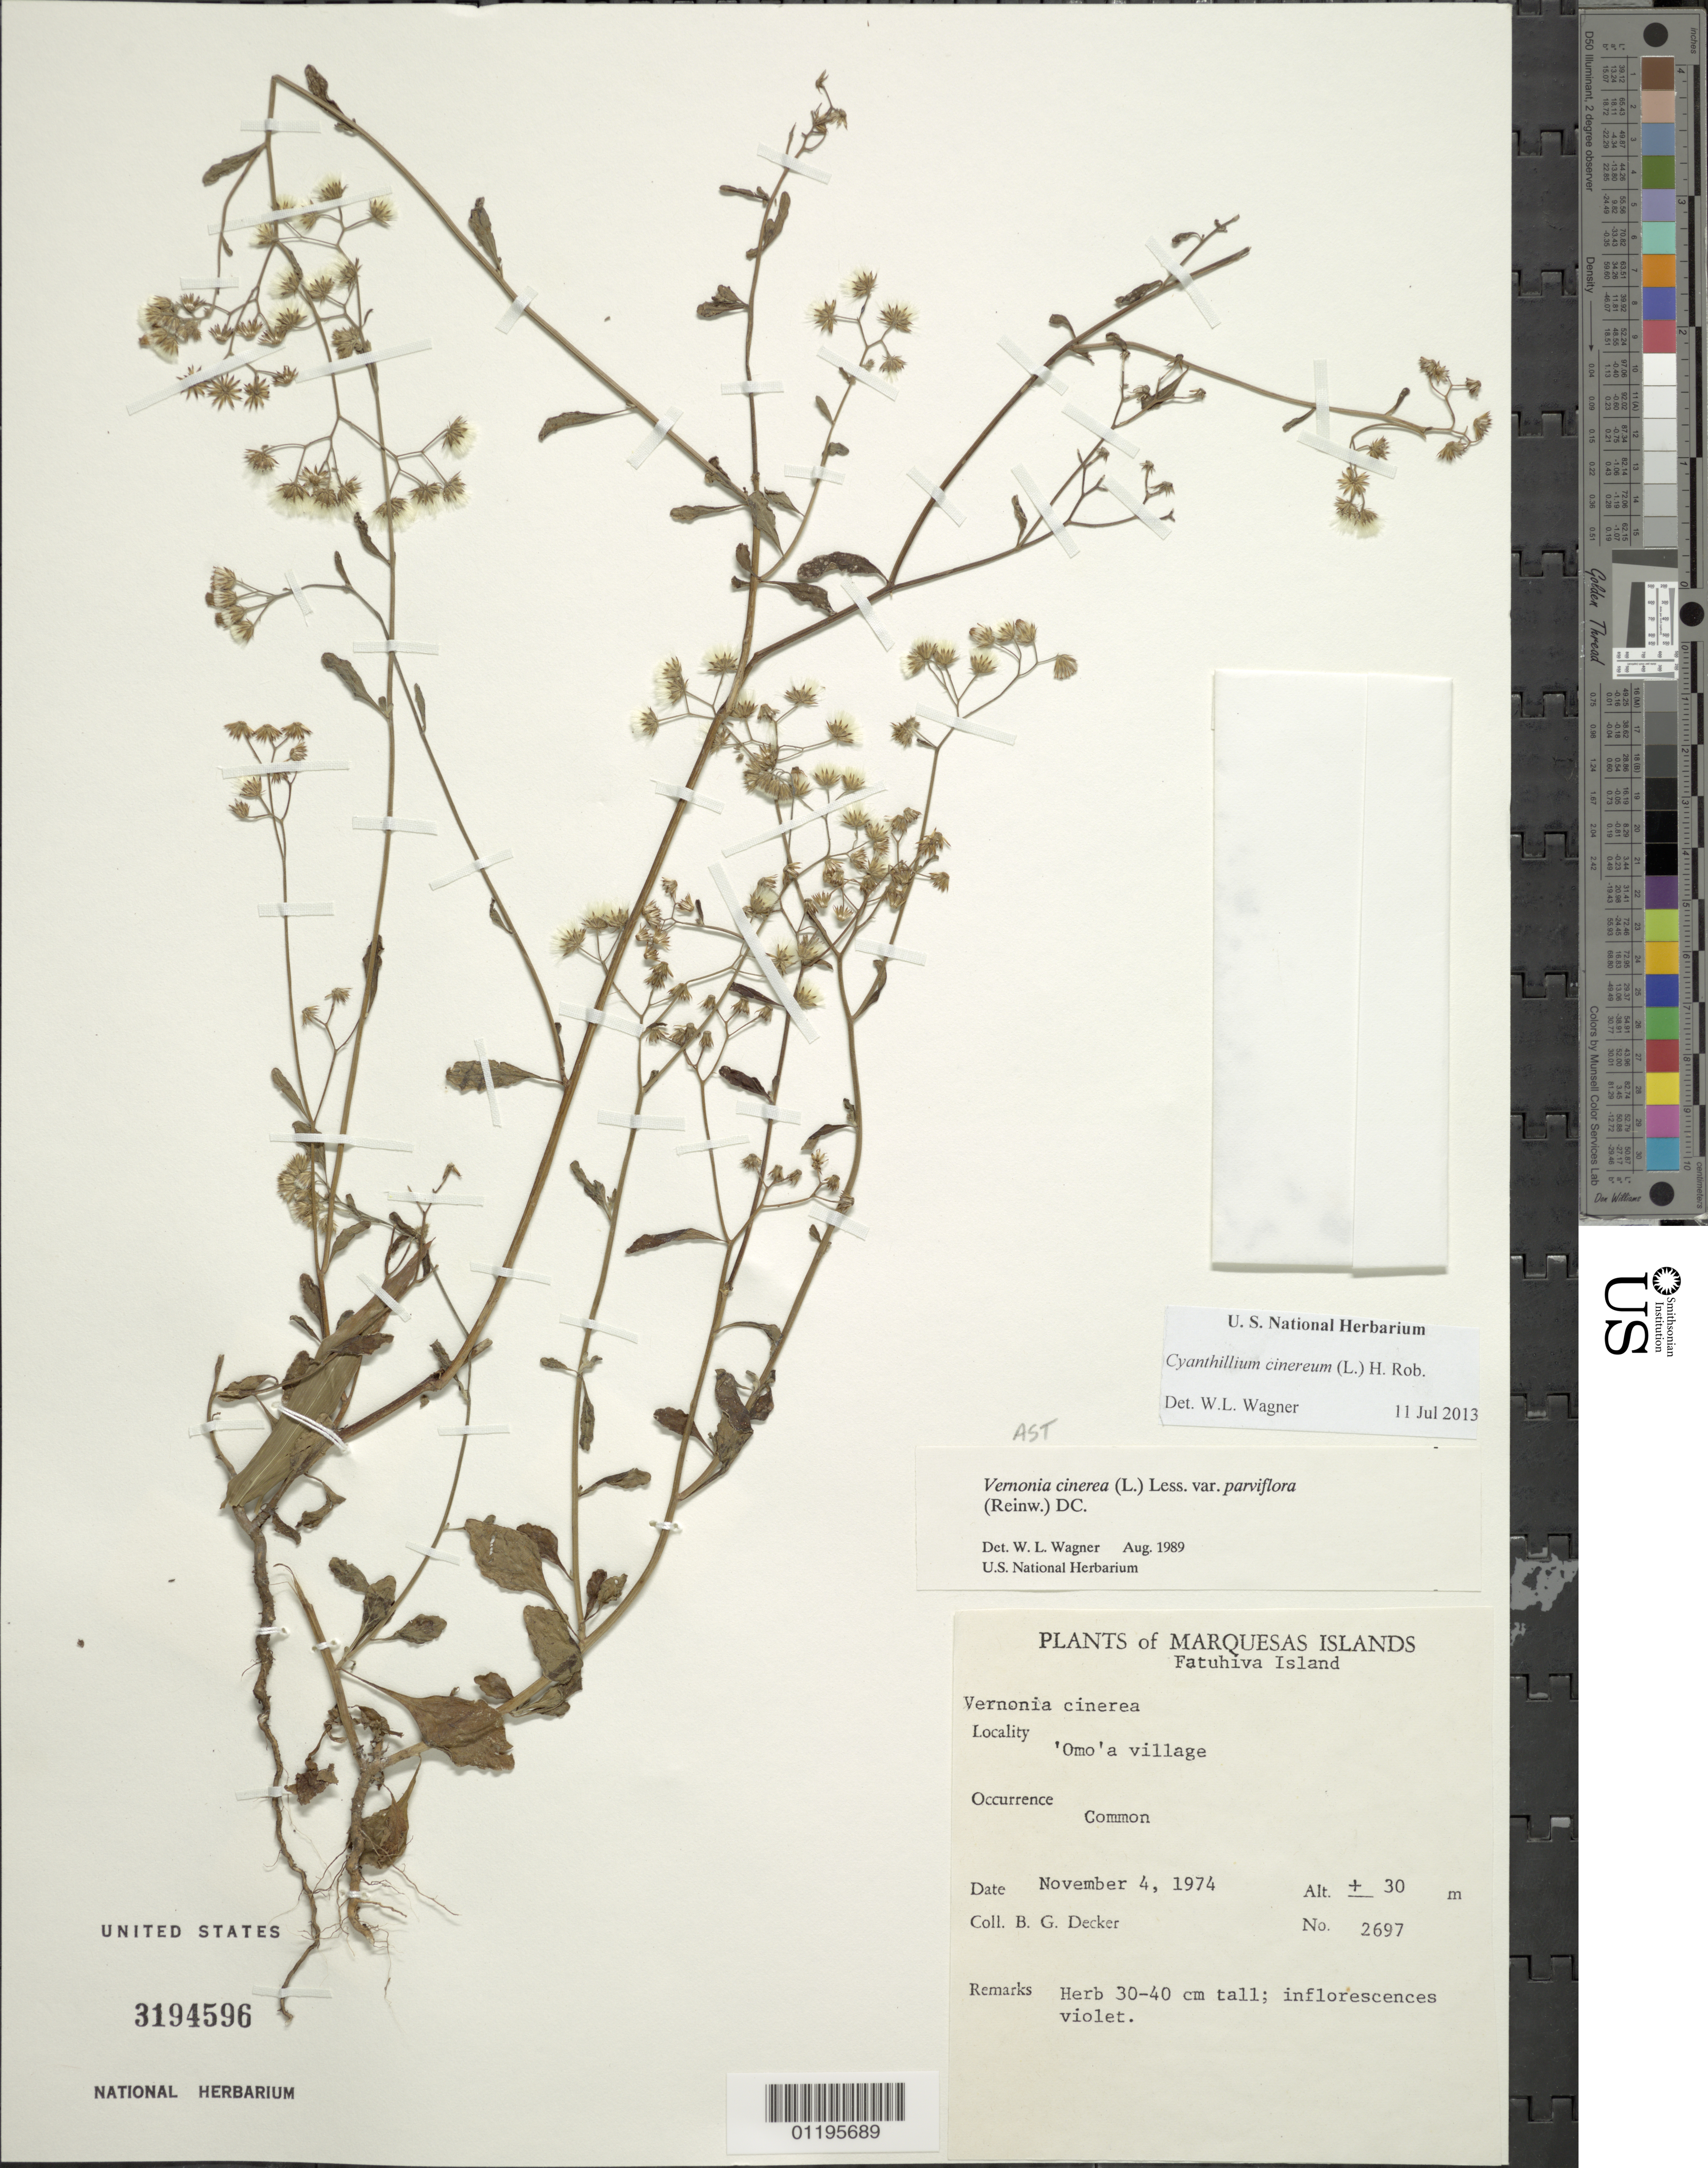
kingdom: Plantae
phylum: Tracheophyta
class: Magnoliopsida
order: Asterales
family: Asteraceae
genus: Cyanthillium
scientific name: Cyanthillium cinereum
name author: (L.) H. Rob.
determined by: Wagner, W. L., (BOT), Smithsonian Institution - National Museum of Natural History (UNITED STATES)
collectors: B. G. Decker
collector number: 2697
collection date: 1974-11-04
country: French Polynesia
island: Fatu Hiva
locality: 'Omo'a village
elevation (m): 30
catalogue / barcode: US 3194596